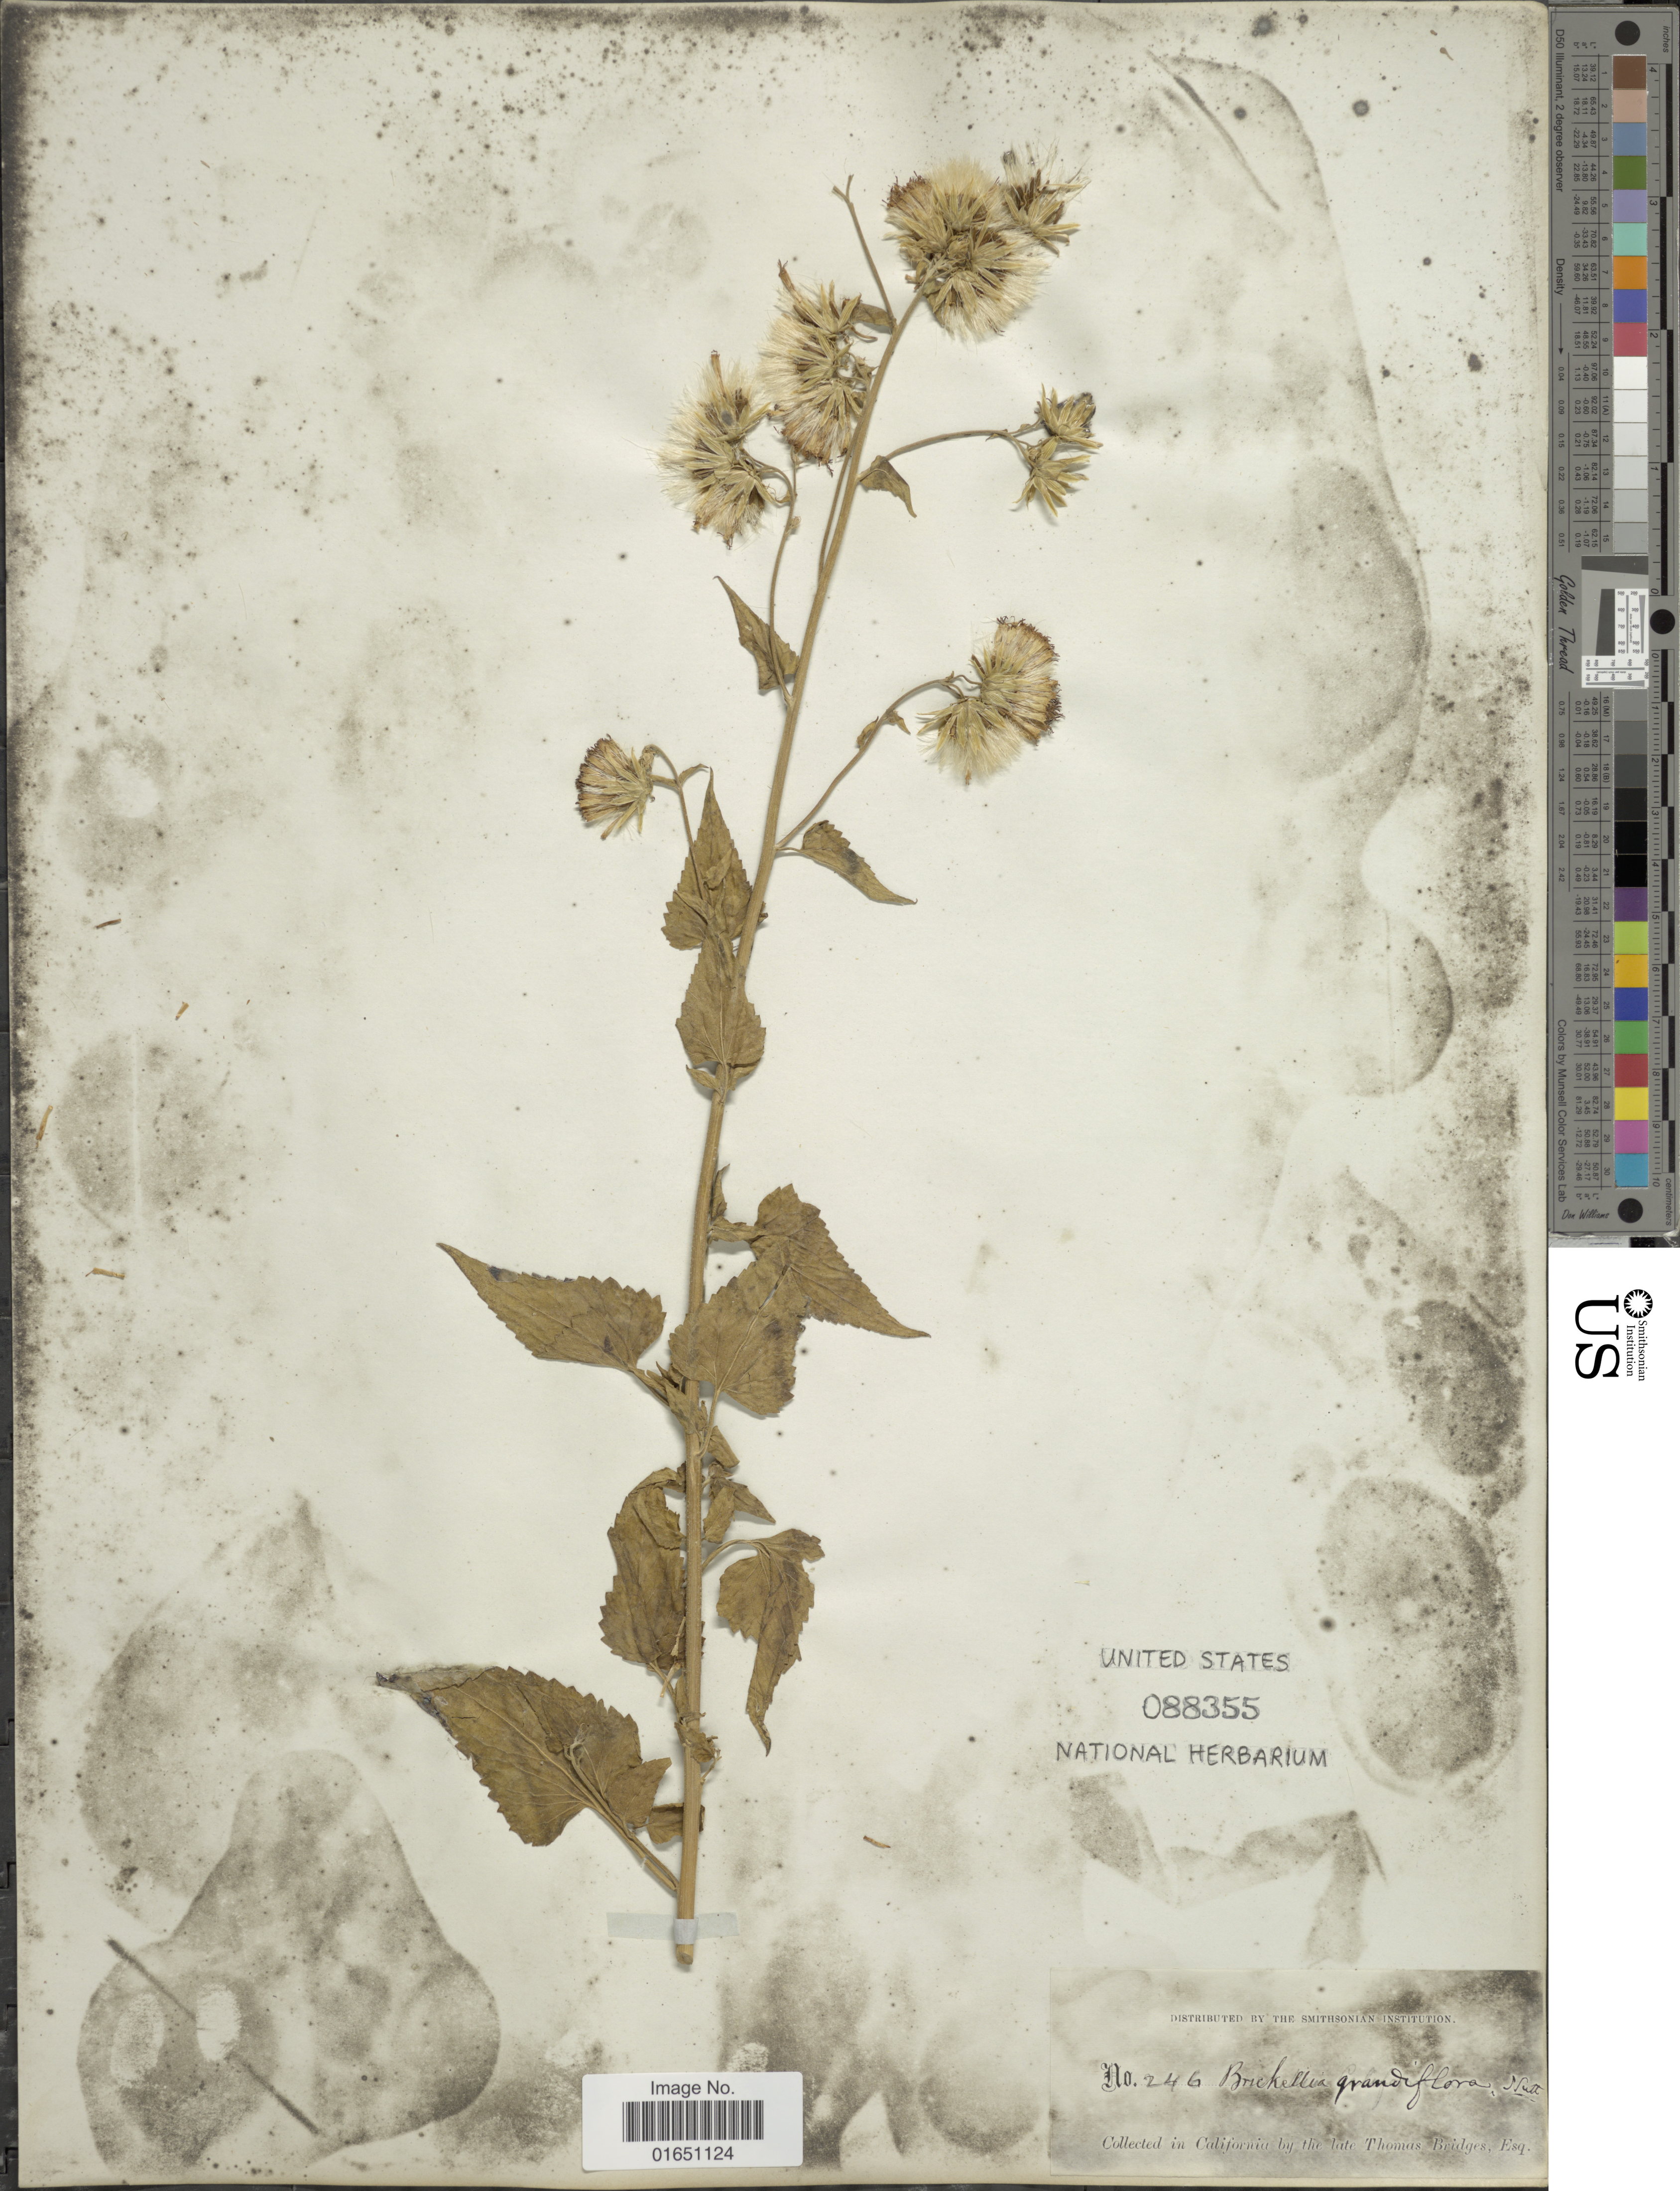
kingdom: Plantae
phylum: Tracheophyta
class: Magnoliopsida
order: Asterales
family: Asteraceae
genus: Brickellia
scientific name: Brickellia grandiflora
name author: (Hook.) Nutt.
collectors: T. Bridges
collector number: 246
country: United States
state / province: California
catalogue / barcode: US 88355